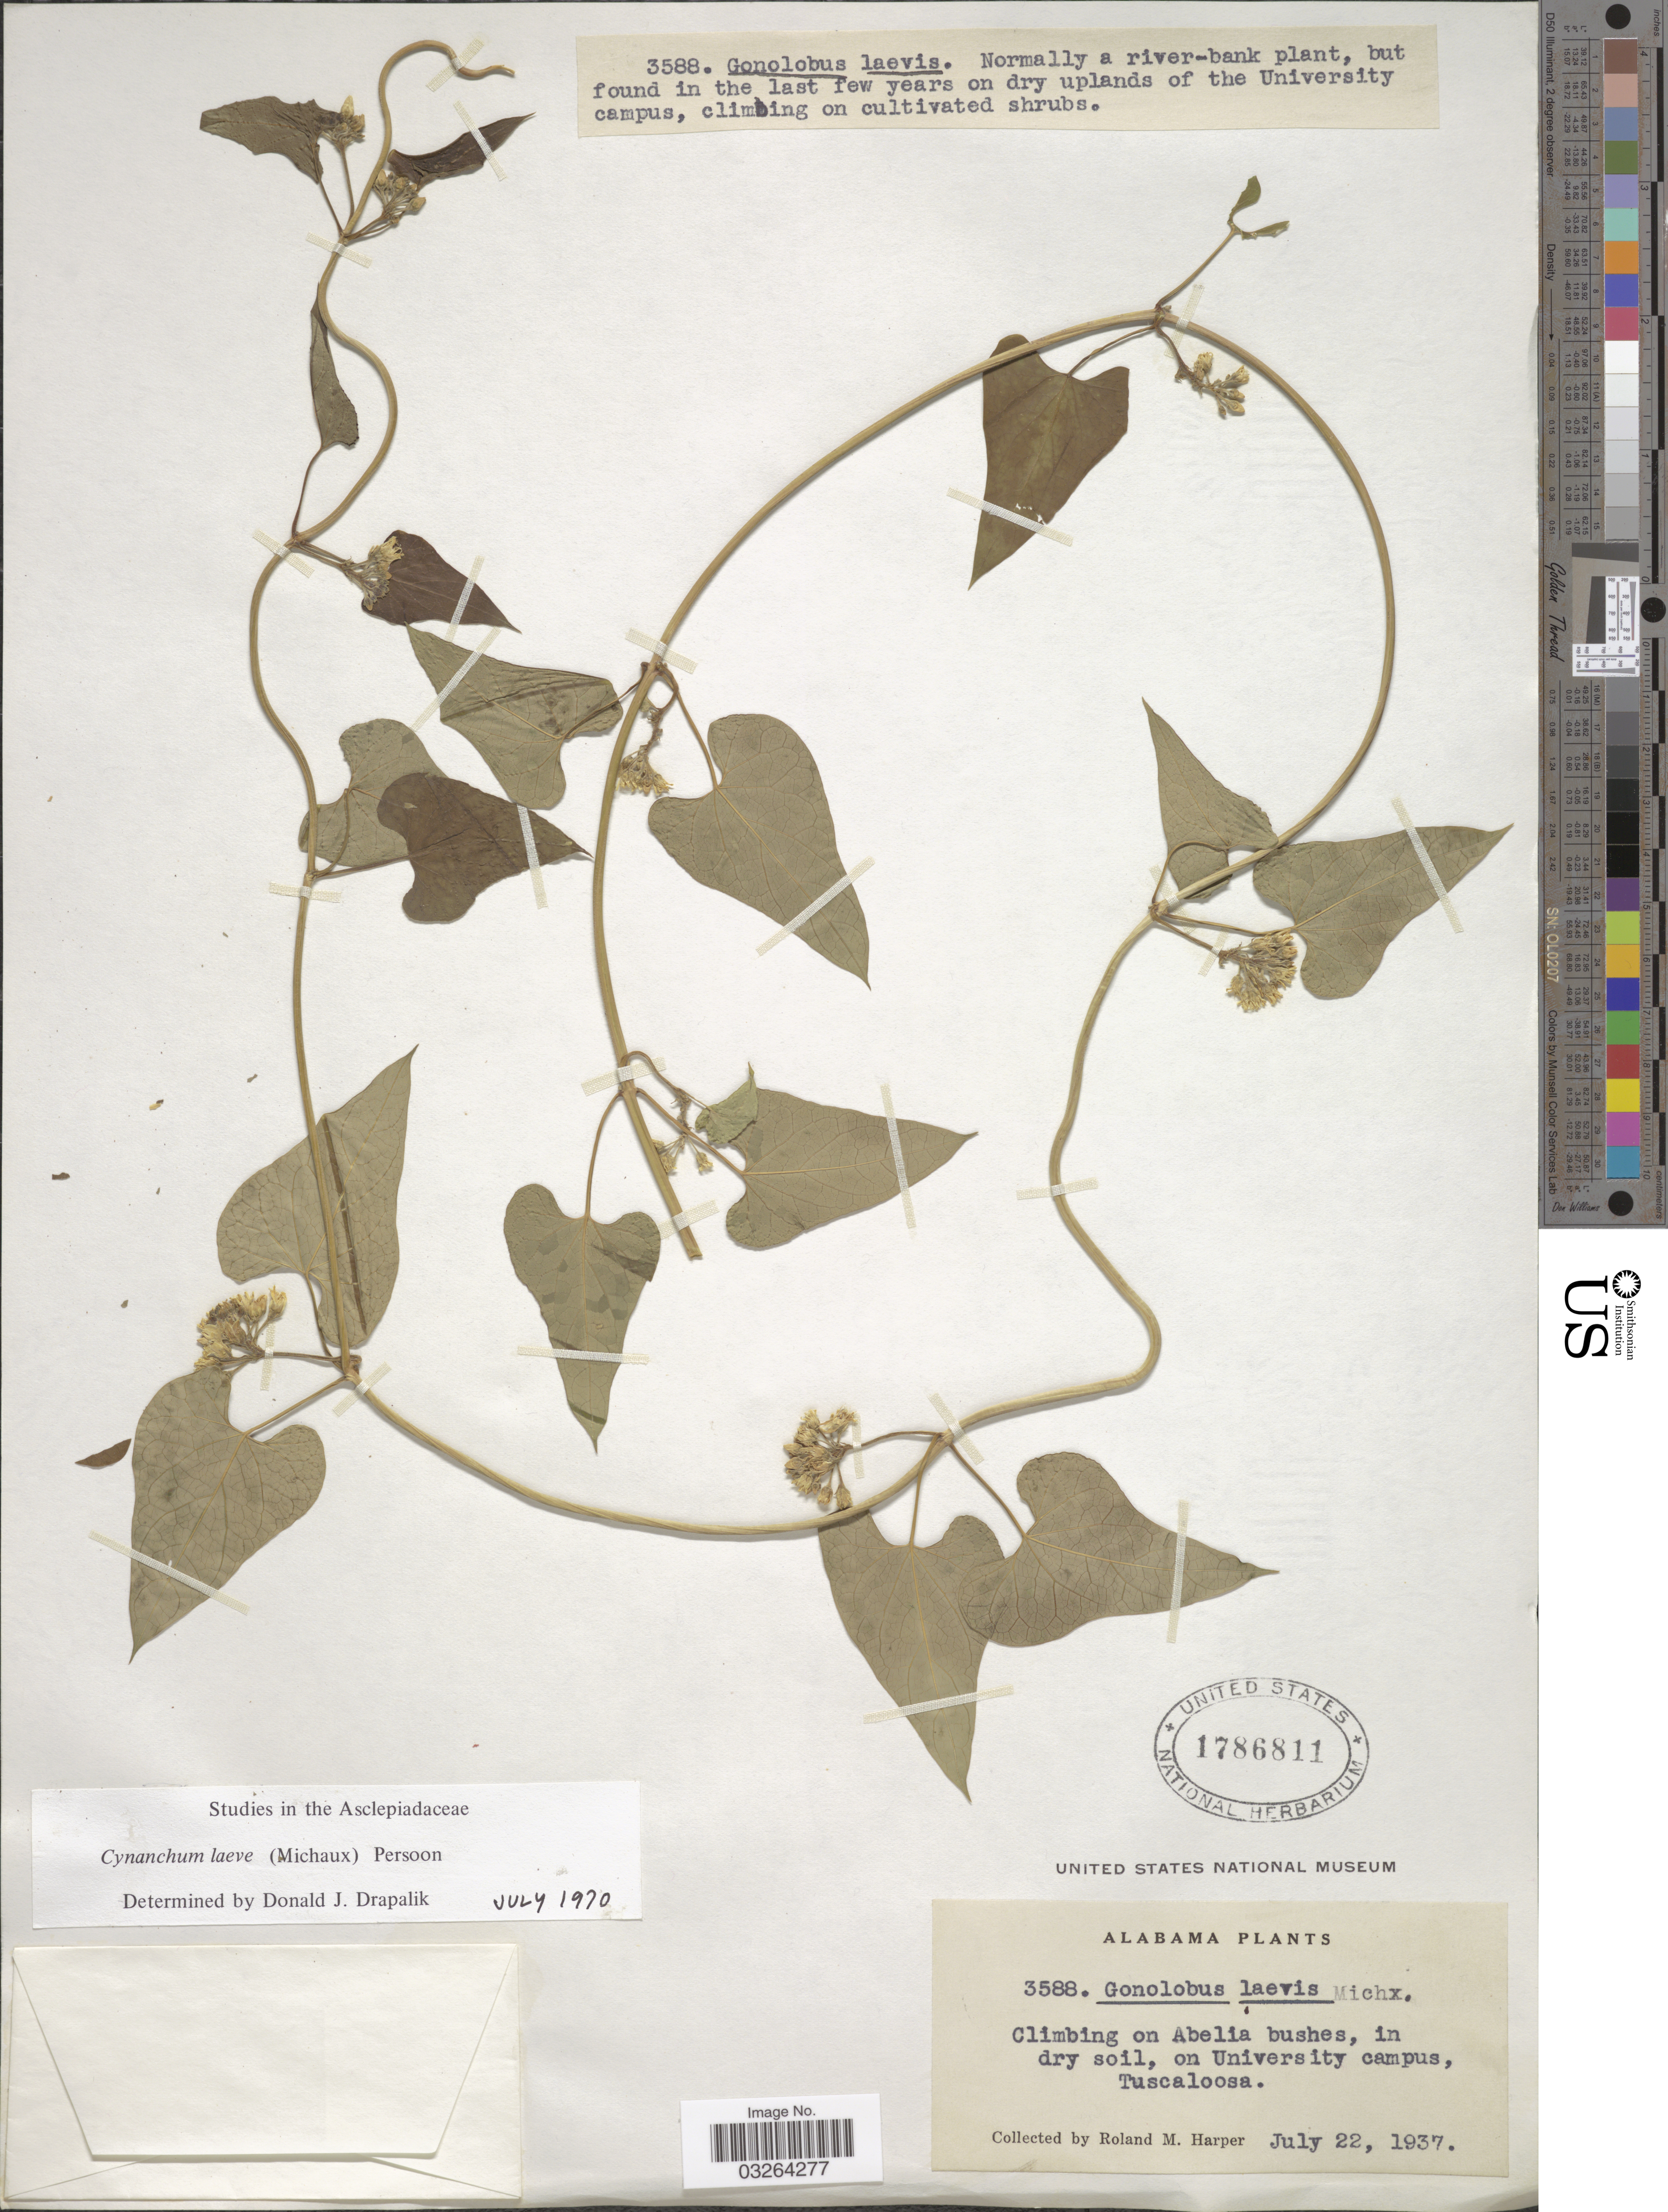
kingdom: Plantae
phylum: Tracheophyta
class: Magnoliopsida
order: Gentianales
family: Apocynaceae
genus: Cynanchum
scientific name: Cynanchum laeve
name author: (Michx.) Pers.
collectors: R. M. Harper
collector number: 3588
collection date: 1937-07-22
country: United States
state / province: Alabama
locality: On University campus, Tuscaloosa.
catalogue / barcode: US 1786811